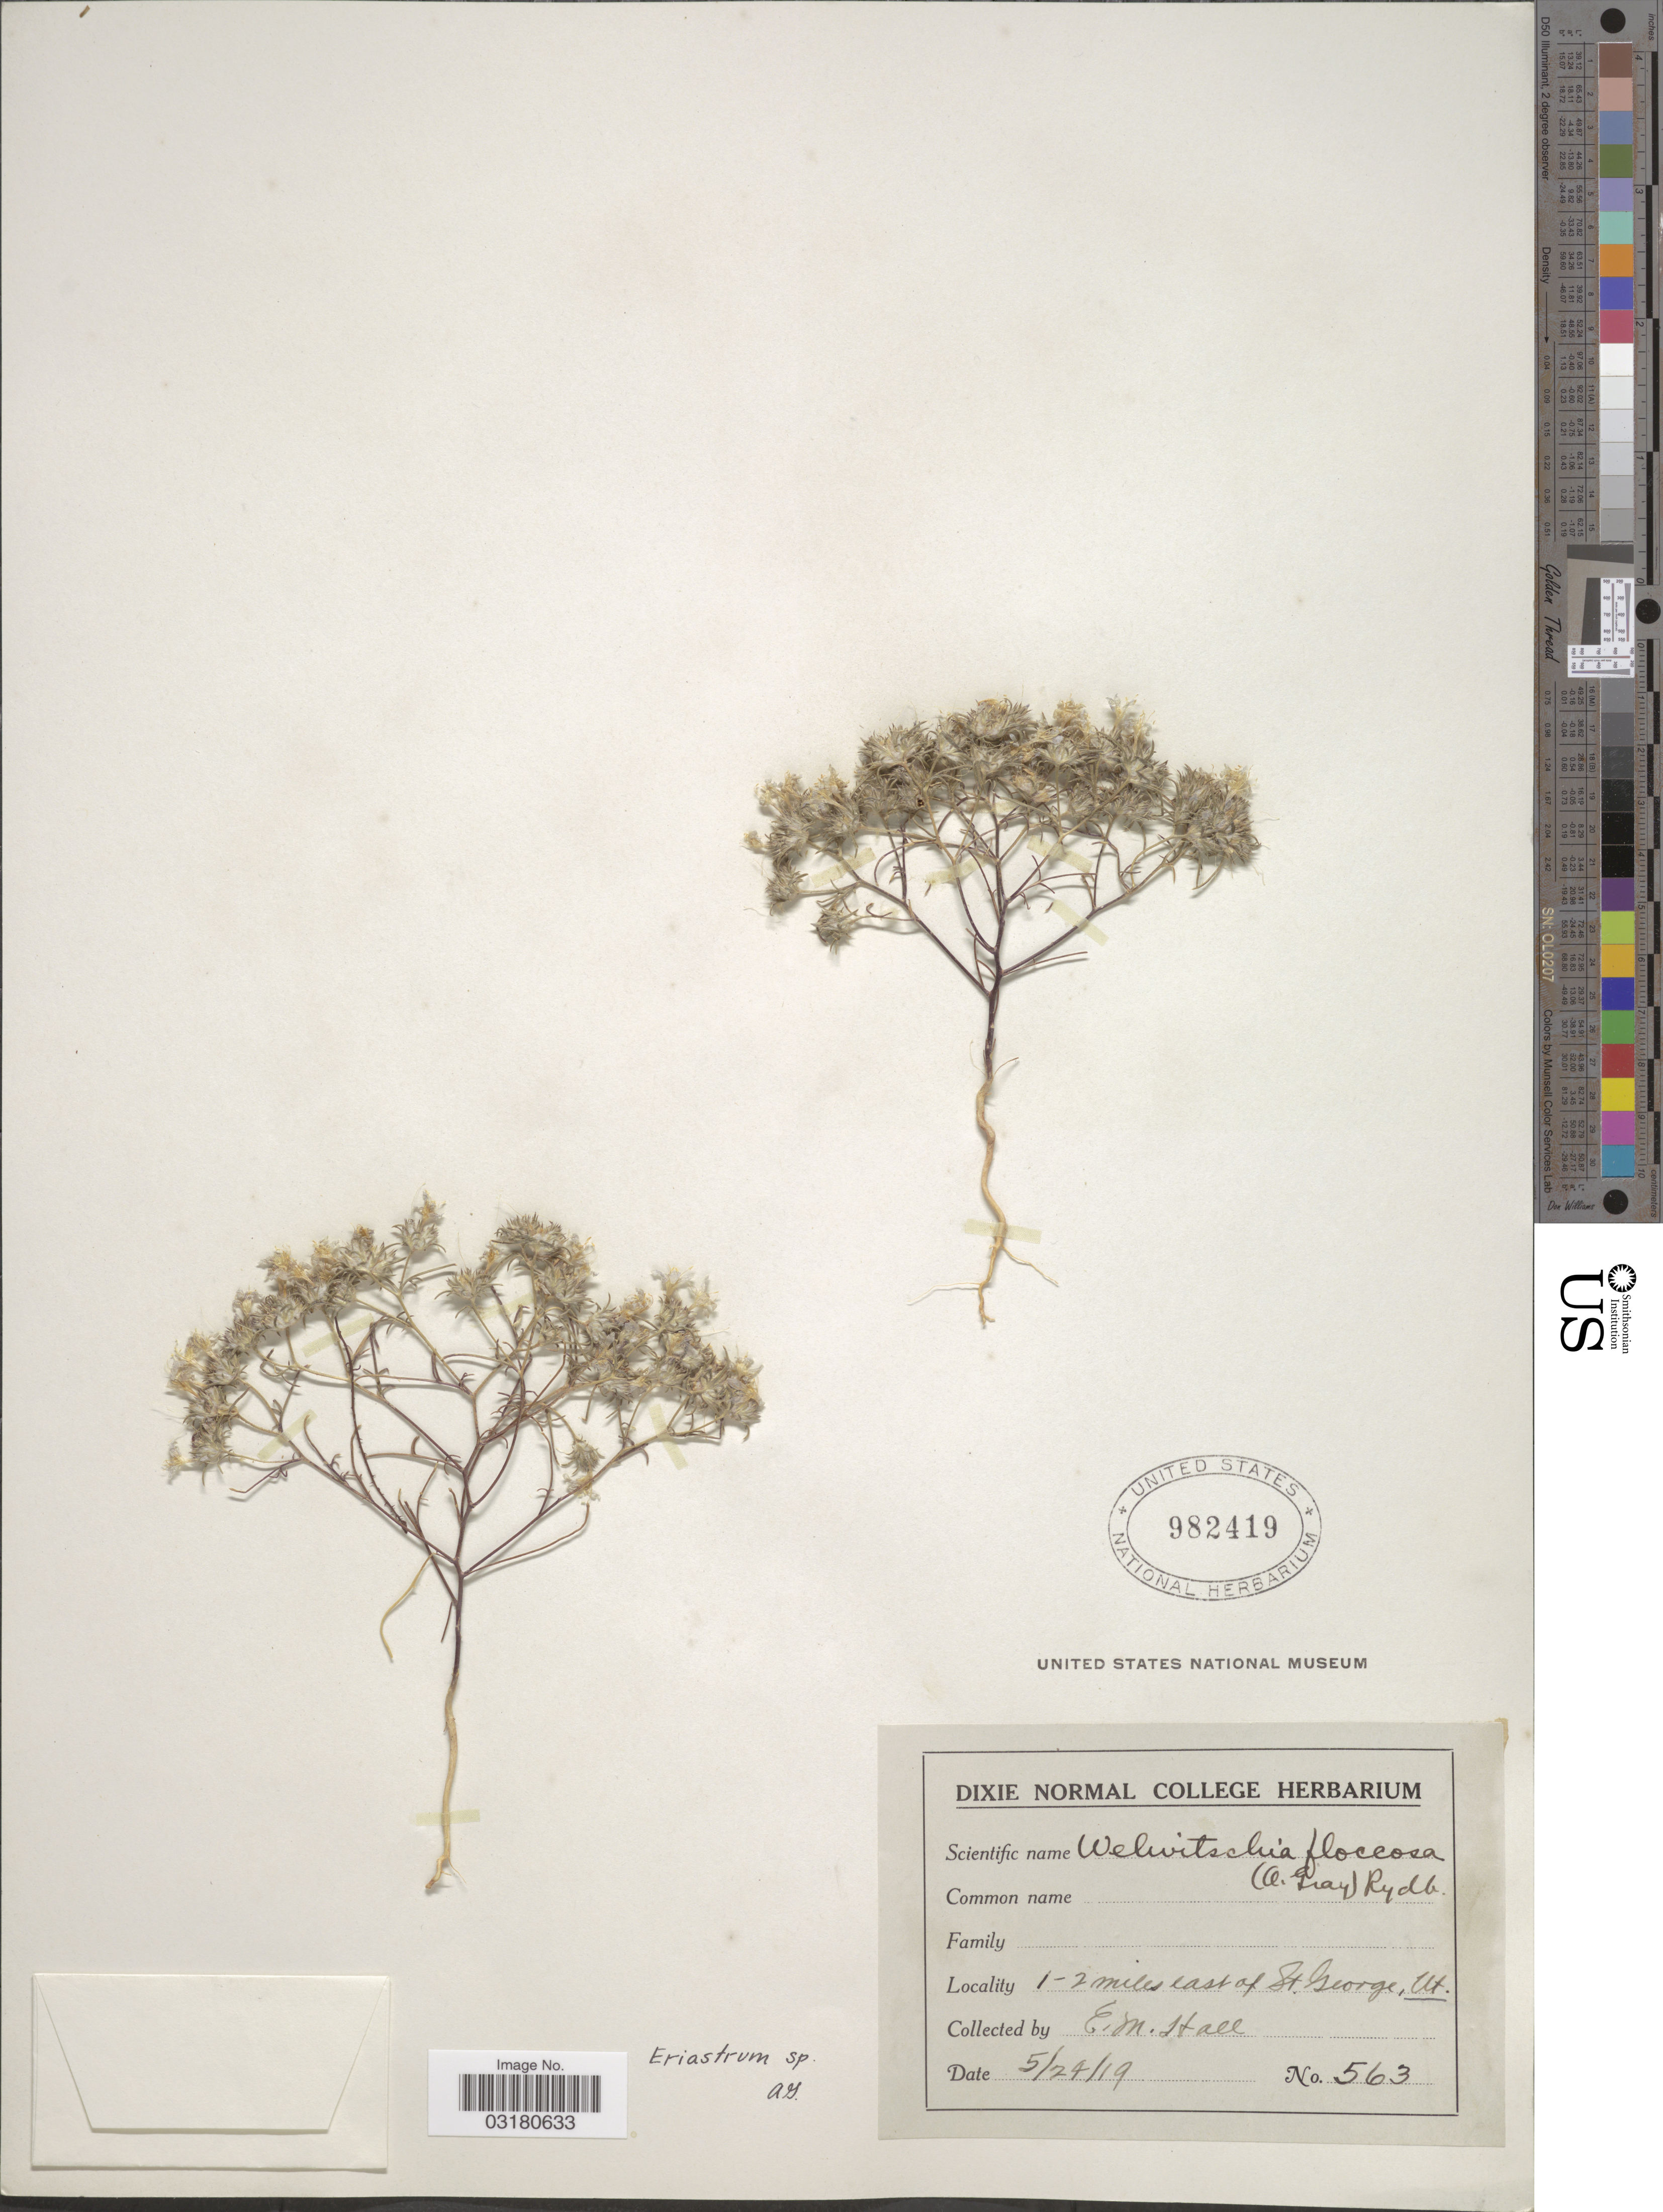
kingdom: Plantae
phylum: Tracheophyta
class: Magnoliopsida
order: Ericales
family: Polemoniaceae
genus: Eriastrum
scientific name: Eriastrum sp.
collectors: E. Hall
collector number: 563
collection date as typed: Transcribed d/m/y: 24/5/19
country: United States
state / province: Utah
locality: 1-2 miles east of St. George.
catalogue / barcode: US 982419